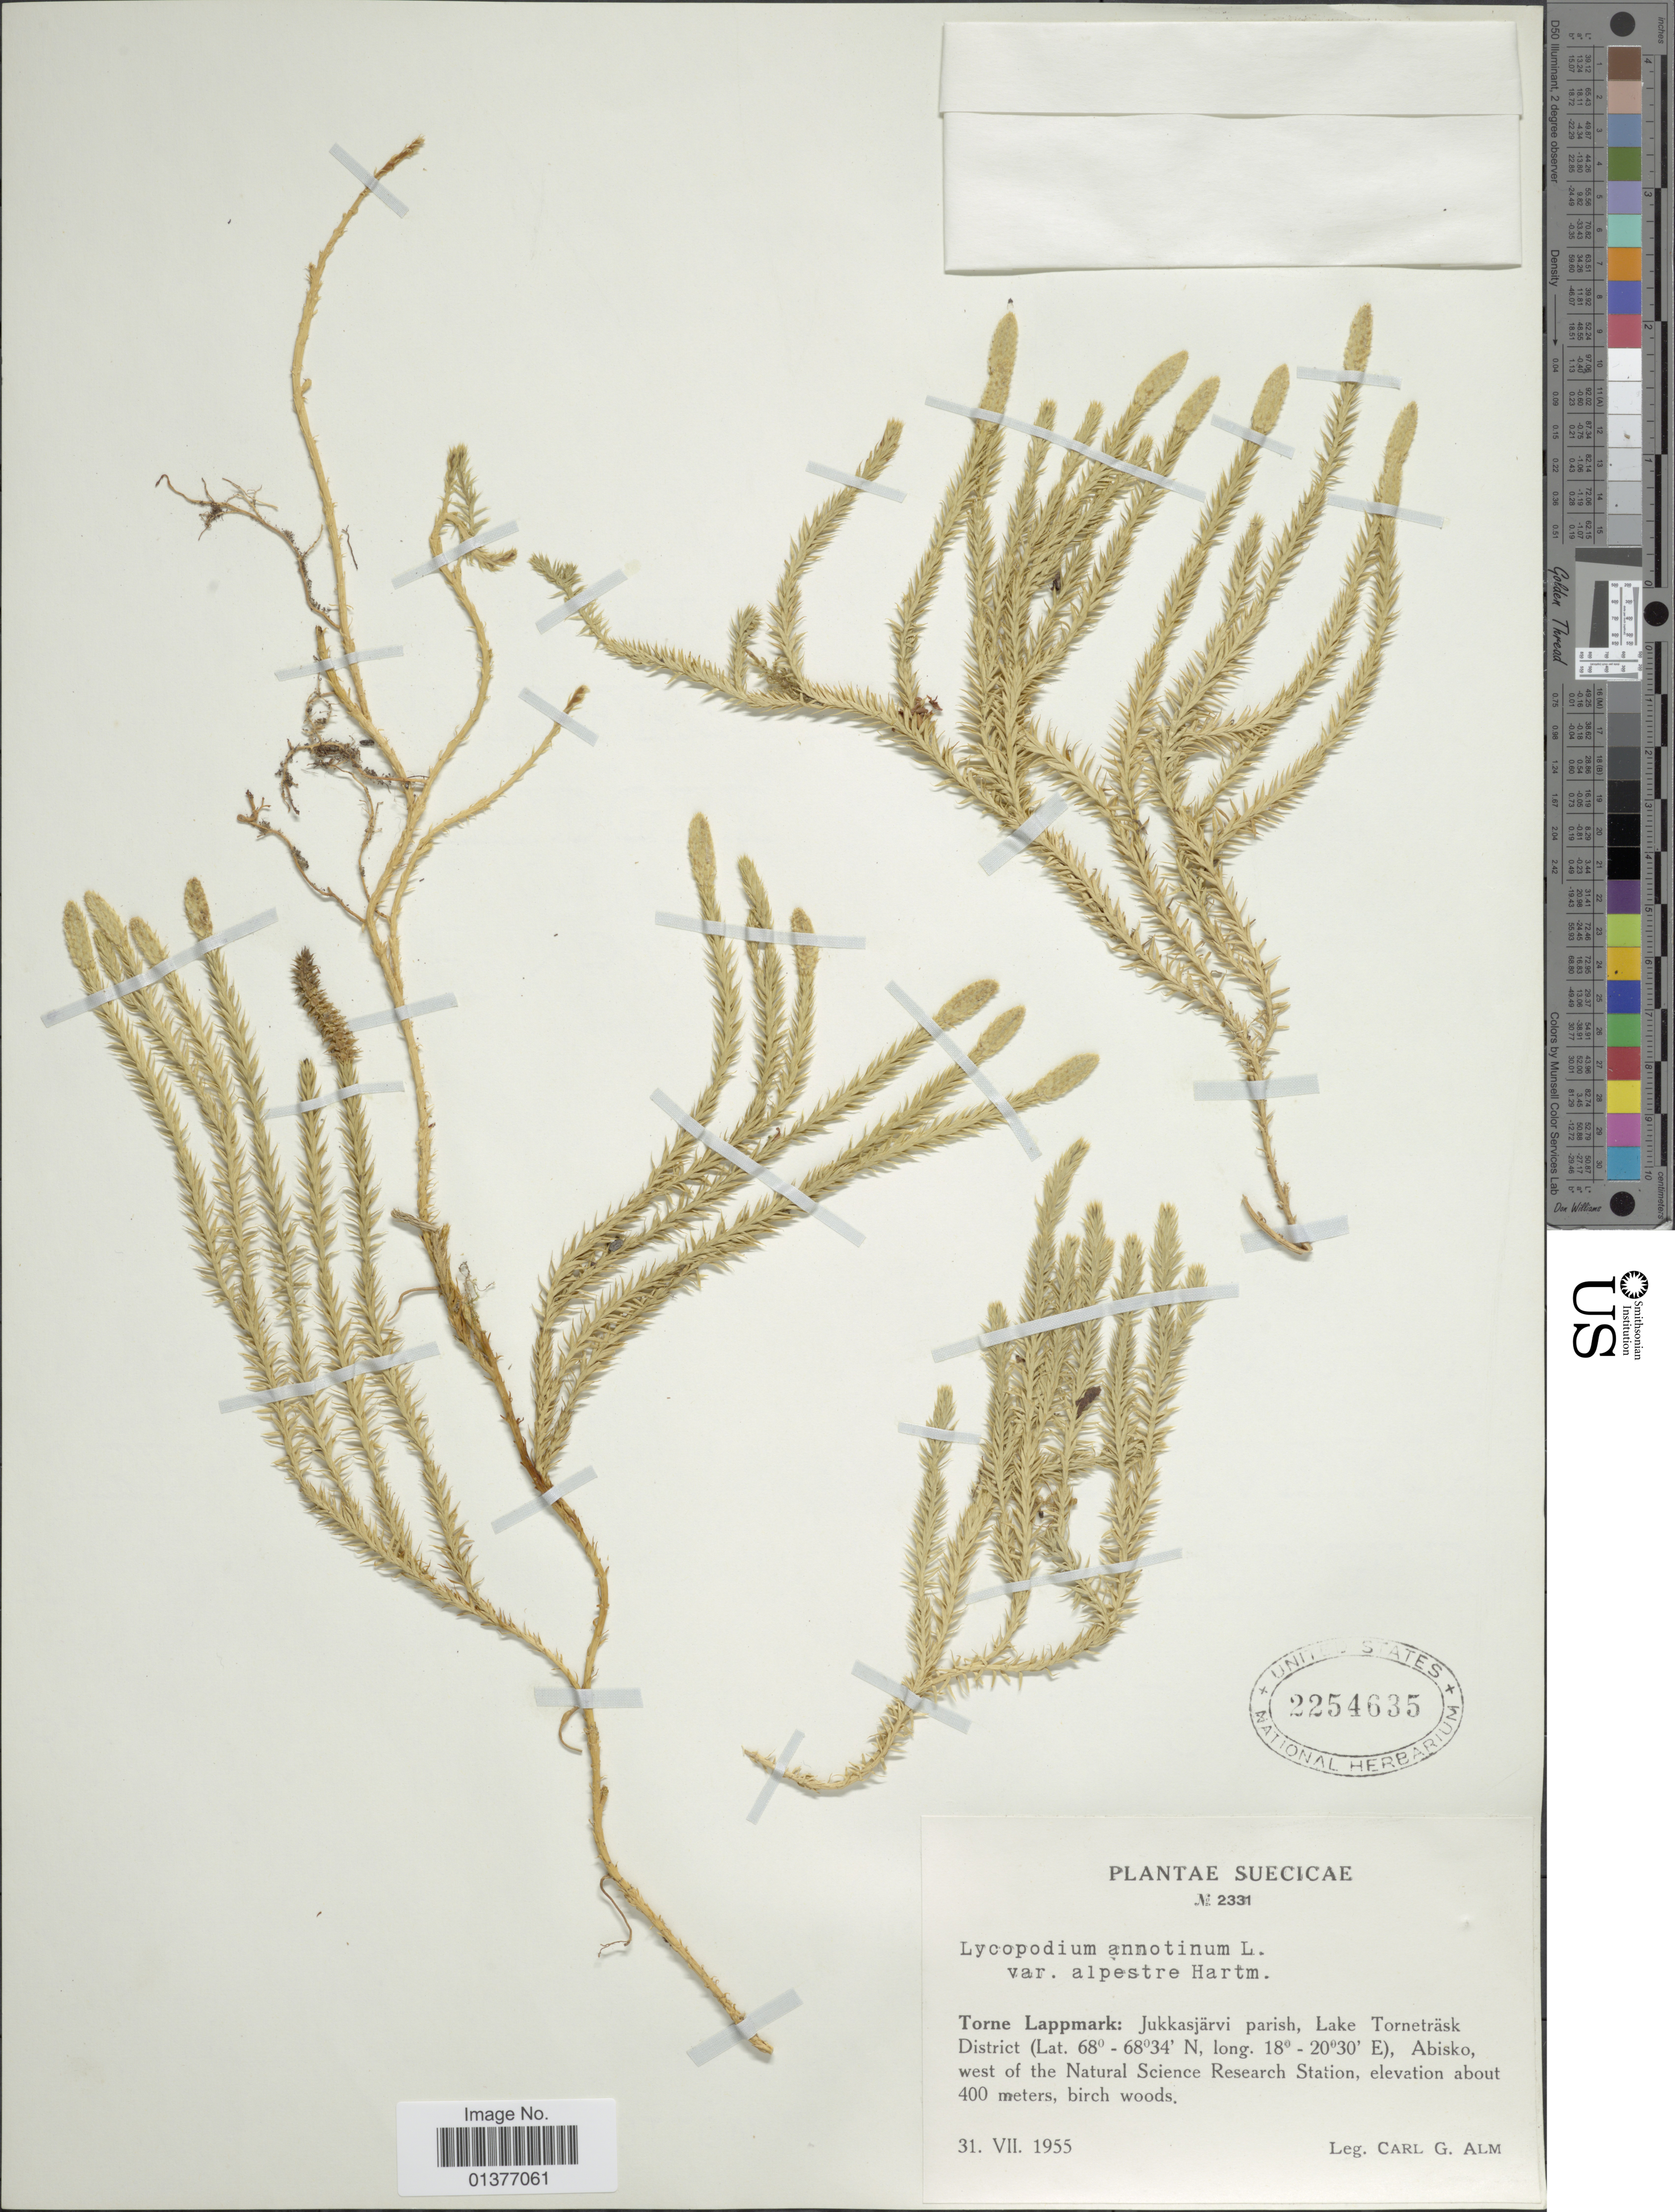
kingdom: Plantae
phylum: Tracheophyta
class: Lycopodiopsida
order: Lycopodiales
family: Lycopodiaceae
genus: Spinulum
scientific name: Spinulum annotinum subsp. annotinum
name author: (L.) A. Haines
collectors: C. G. Alm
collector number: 2331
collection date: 1955-07-31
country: Sweden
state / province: Norrbotten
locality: Torne Lappmark: Jukkasjärvi parish, Lake Torneträsk District, Abisko, west of the Natural Science Research station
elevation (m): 400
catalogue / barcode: US 2254635